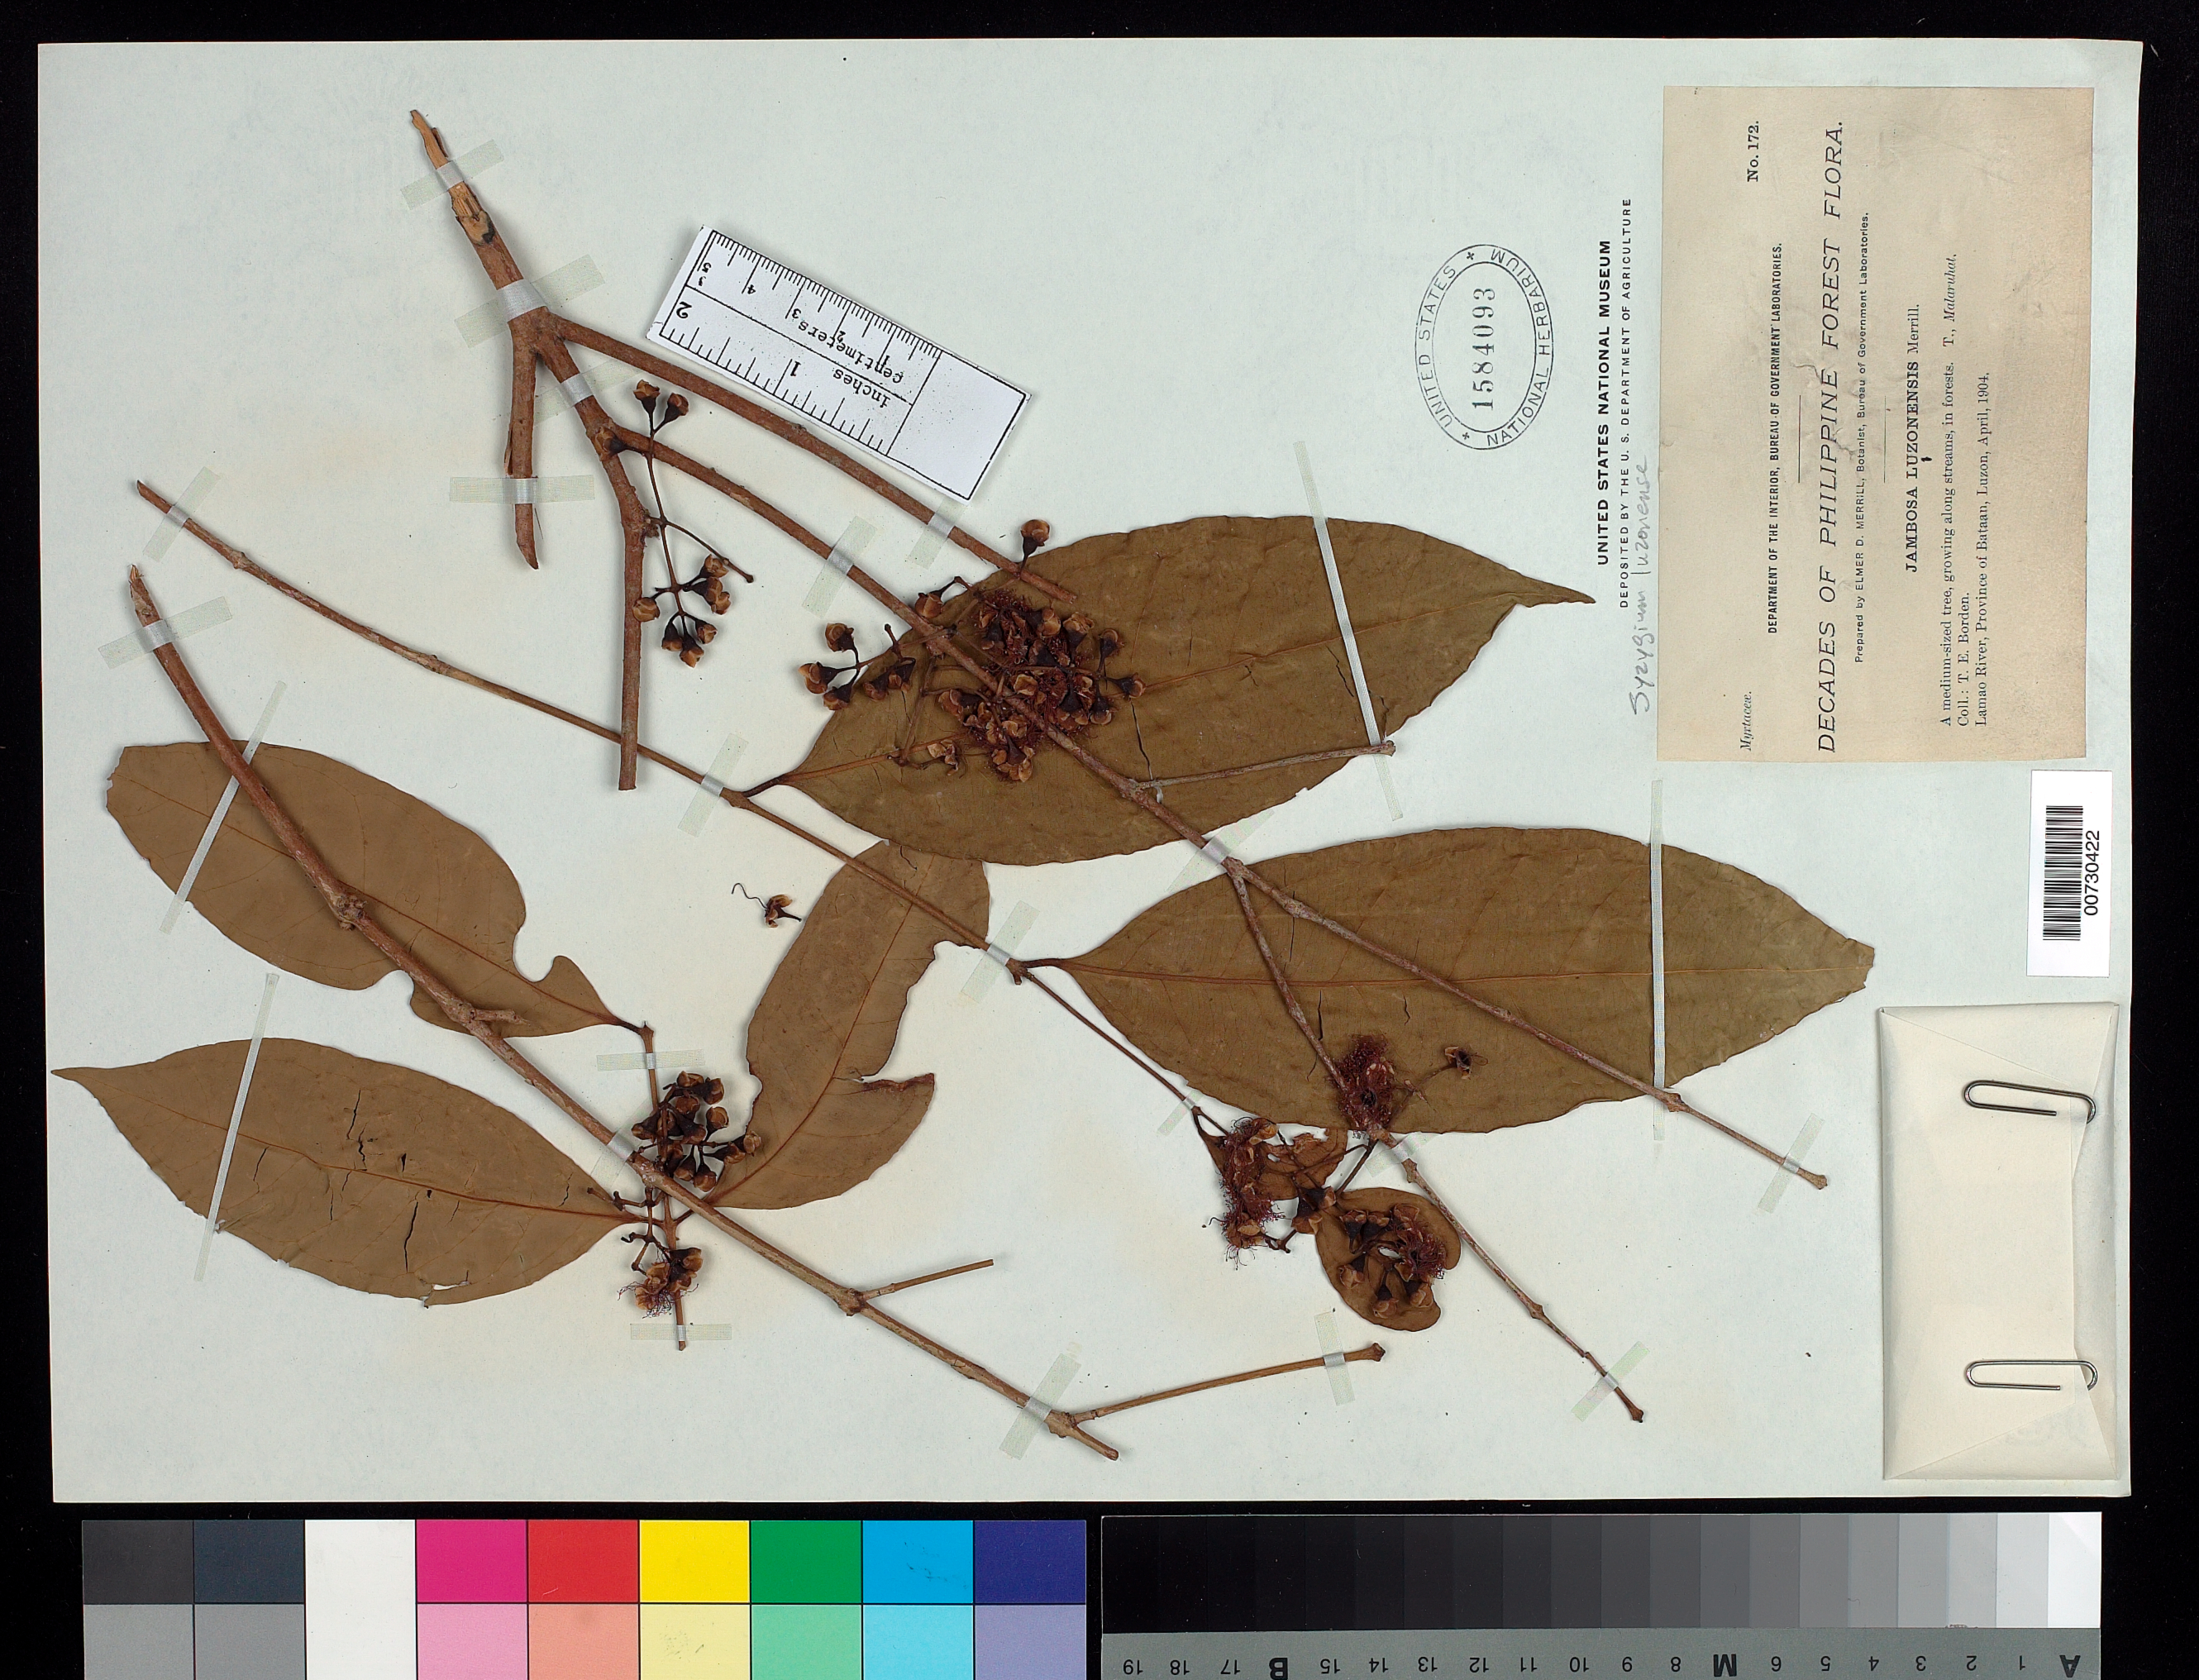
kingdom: Plantae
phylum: Tracheophyta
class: Magnoliopsida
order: Myrtales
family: Myrtaceae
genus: Syzygium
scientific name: Syzygium luzonense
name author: (Merr.) Merr.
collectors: T. E. Borden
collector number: Bur. Gov. Lab. 172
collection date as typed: Apr 1904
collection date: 1904-04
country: Philippines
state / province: Central Luzon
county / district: Bataan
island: Luzon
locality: Lamao River.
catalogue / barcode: US 1584093